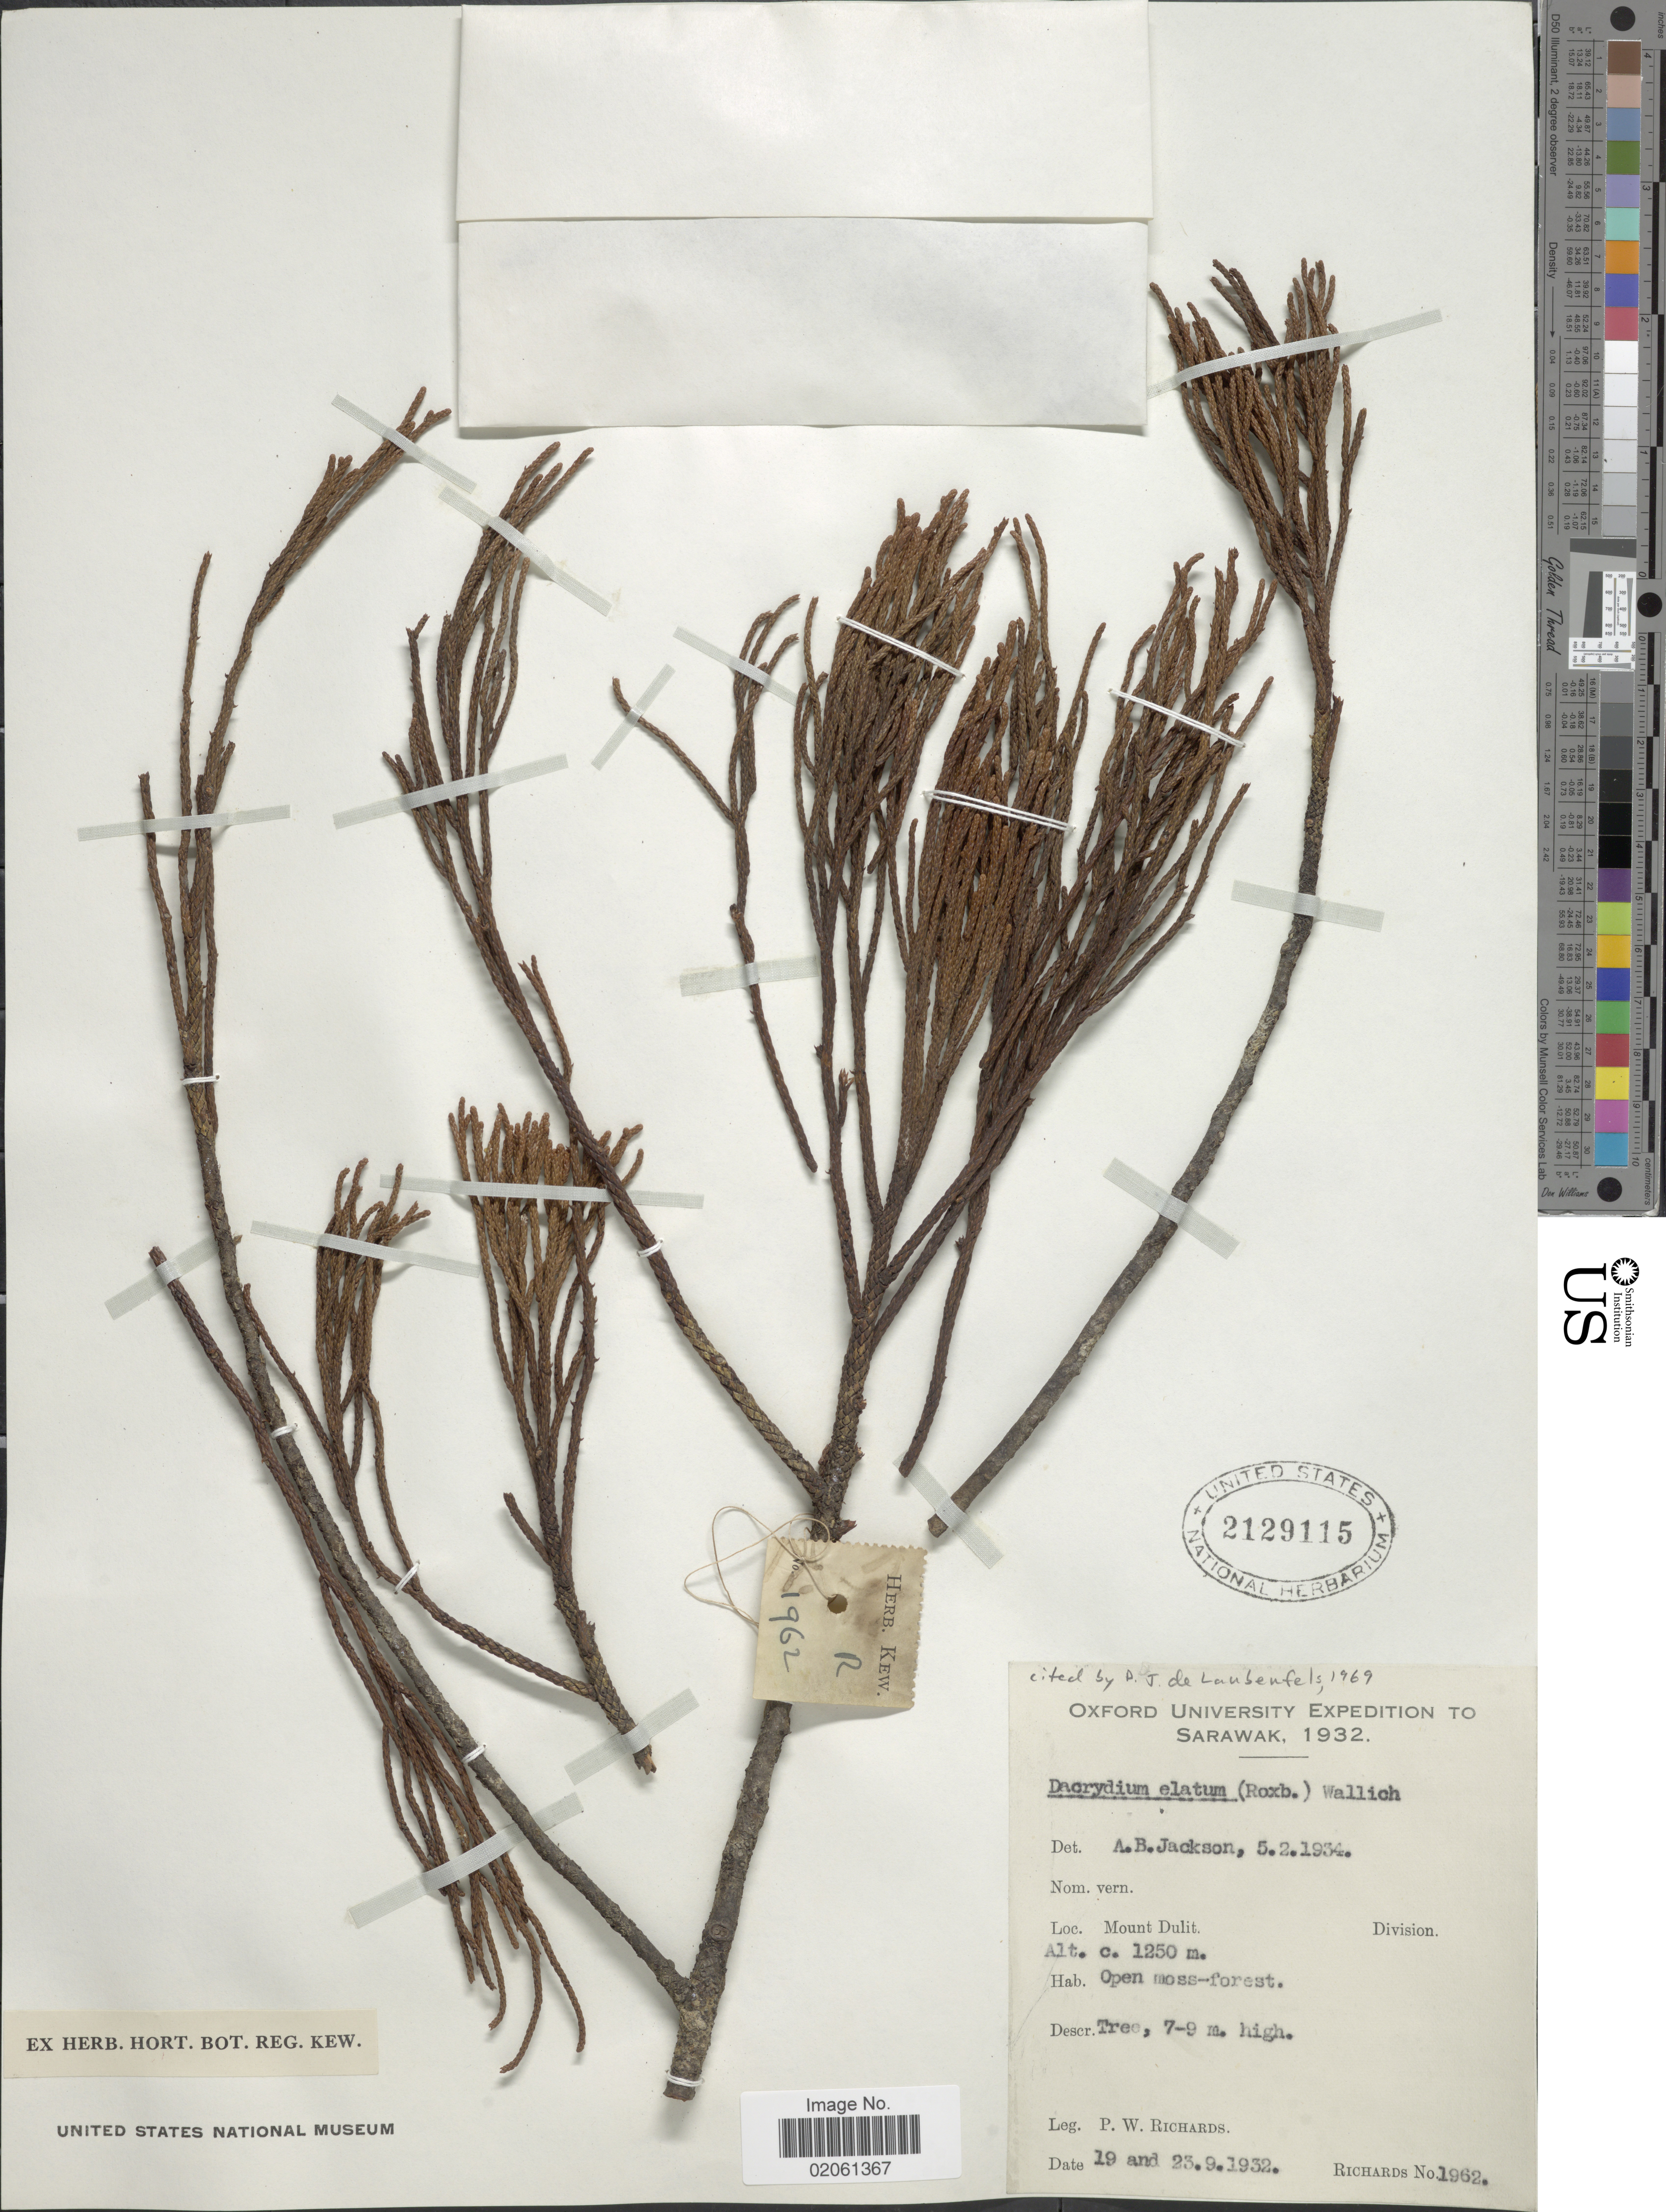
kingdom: Plantae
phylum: Tracheophyta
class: Pinopsida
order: Pinales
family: Podocarpaceae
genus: Dacrydium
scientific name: Dacrydium elatum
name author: (Roxb.) Wall. ex Hook.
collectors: P. Richards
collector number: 1962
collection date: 1932-09-19/1932-09-23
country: Malaysia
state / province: Sarawak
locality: Mount Dulit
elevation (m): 1250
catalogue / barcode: US 2129115